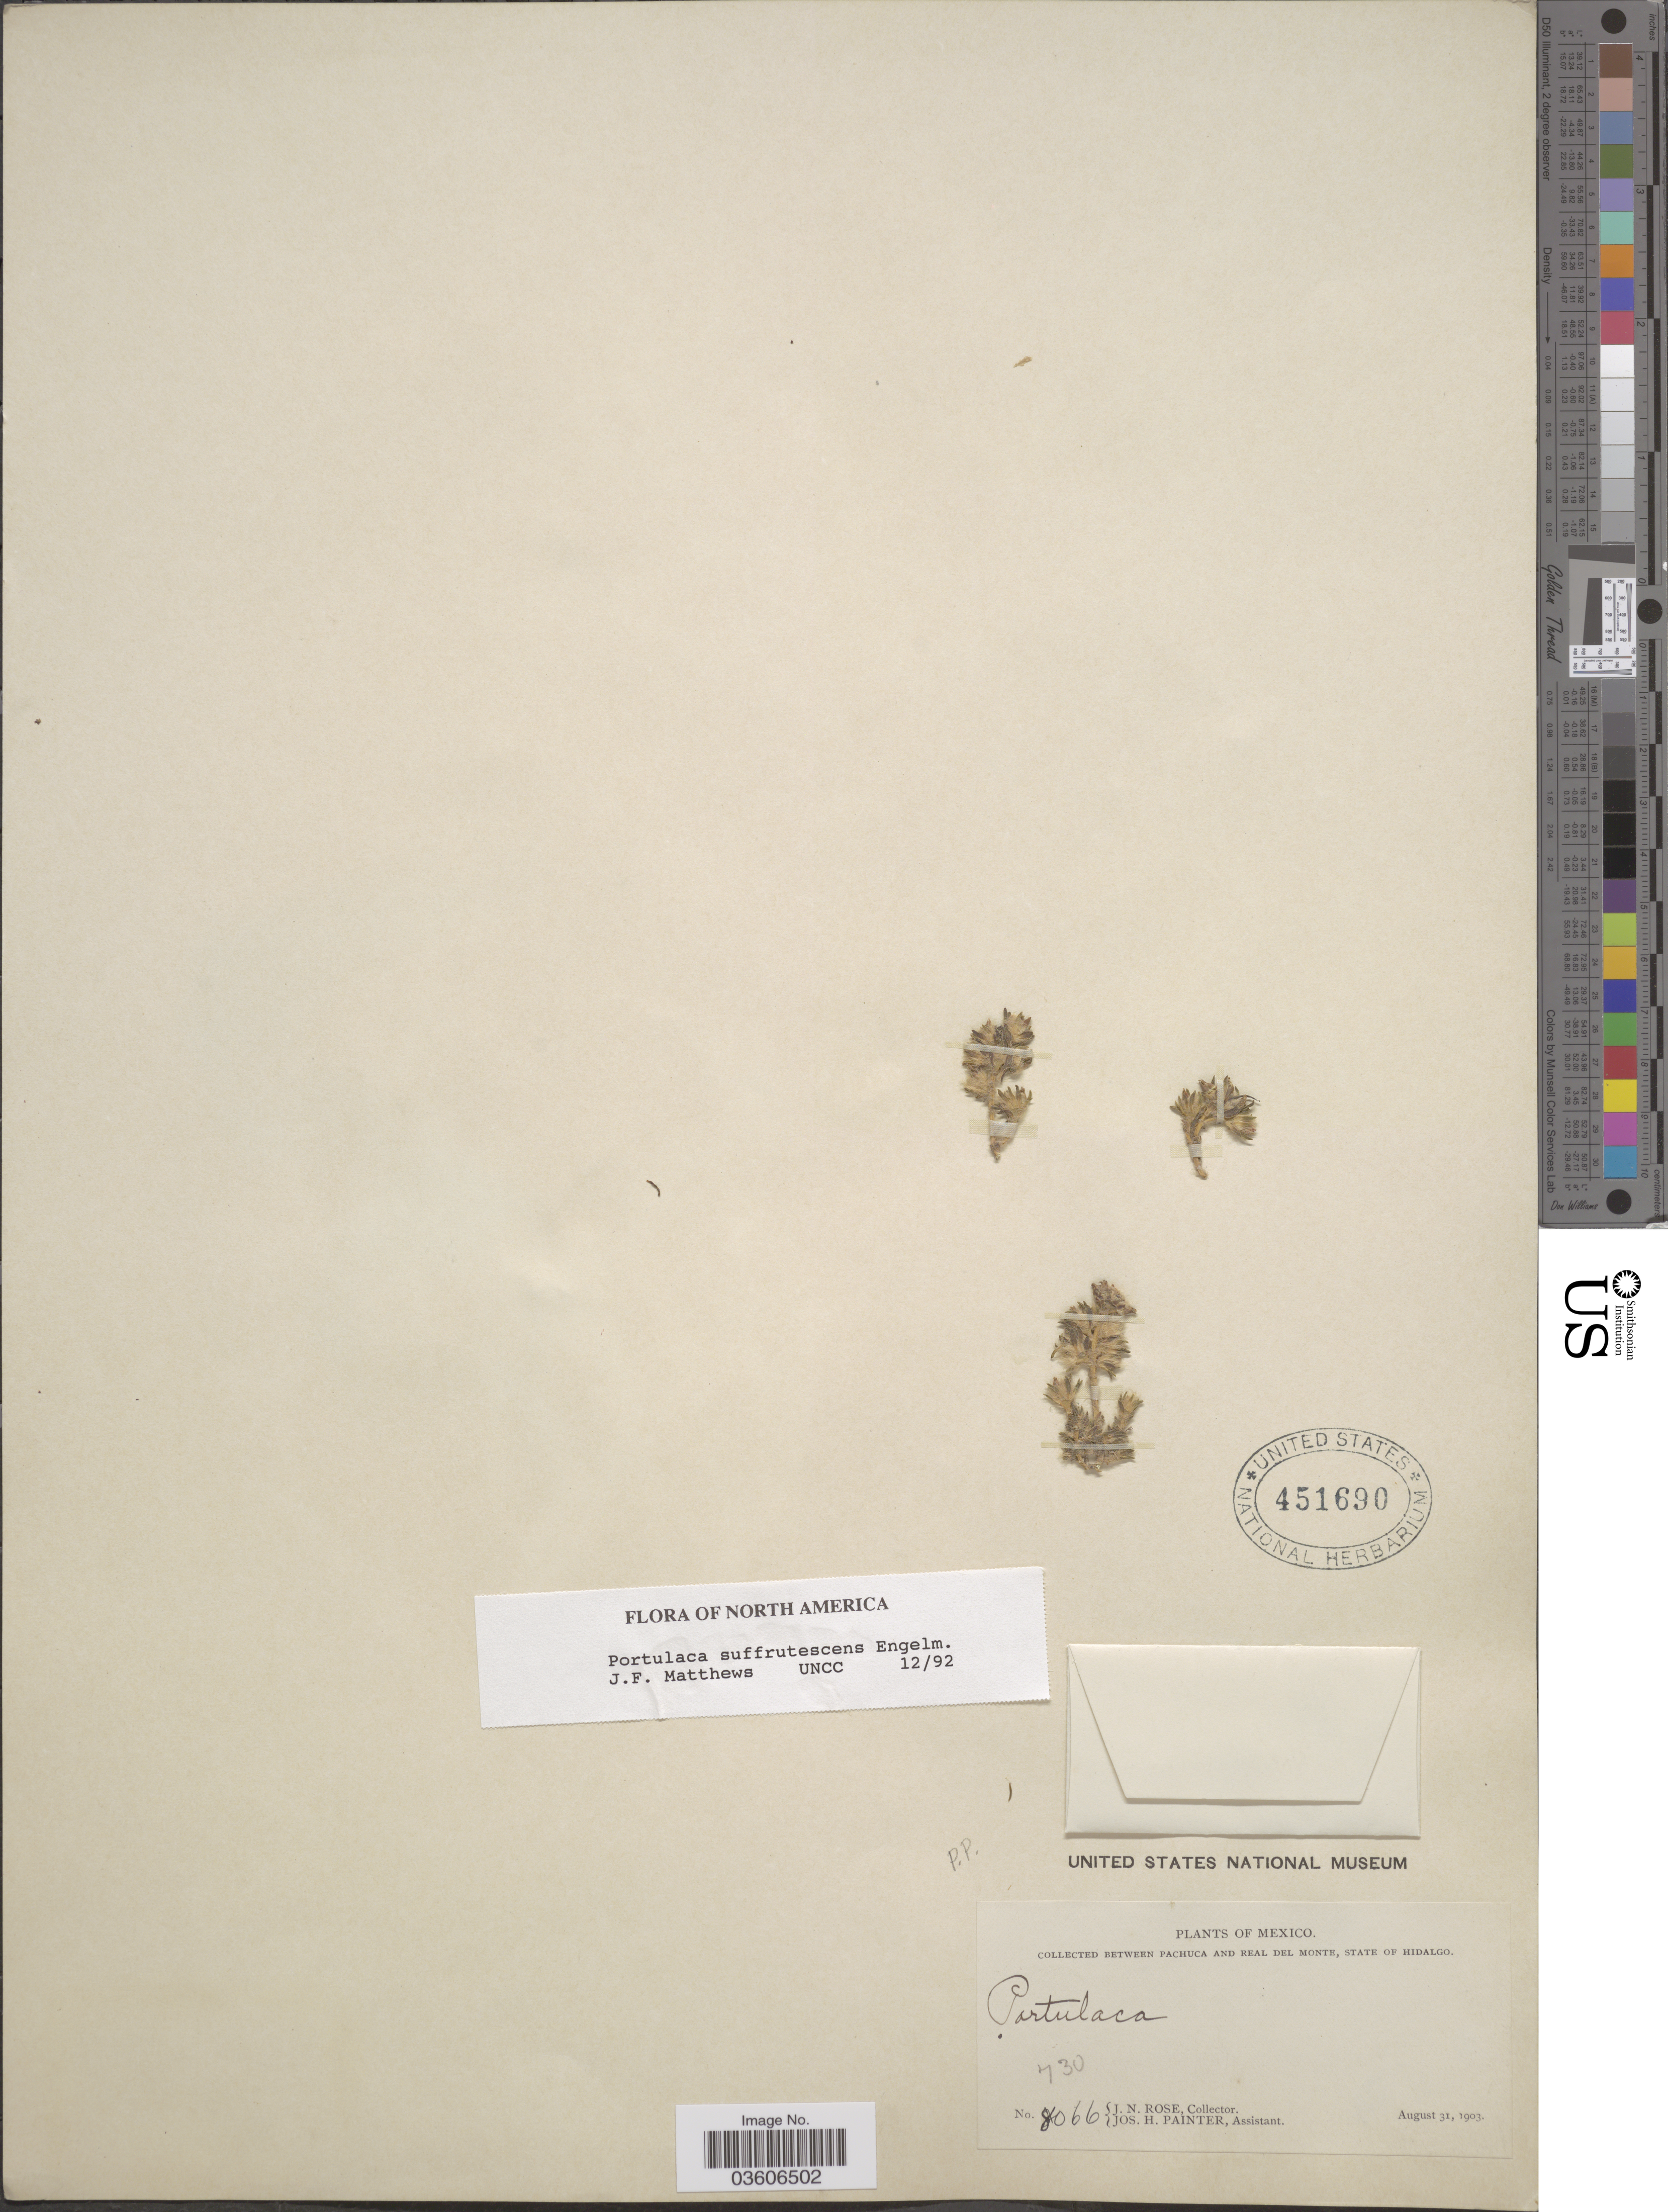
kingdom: Plantae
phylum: Tracheophyta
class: Magnoliopsida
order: Caryophyllales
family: Portulacaceae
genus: Portulaca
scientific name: Portulaca suffrutescens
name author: Engelm.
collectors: J. N. Rose & J. H. Painter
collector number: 8066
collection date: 1903-08-31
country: Mexico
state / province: Hidalgo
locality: Between Pachuca and Real del Monte.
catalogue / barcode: US 451690